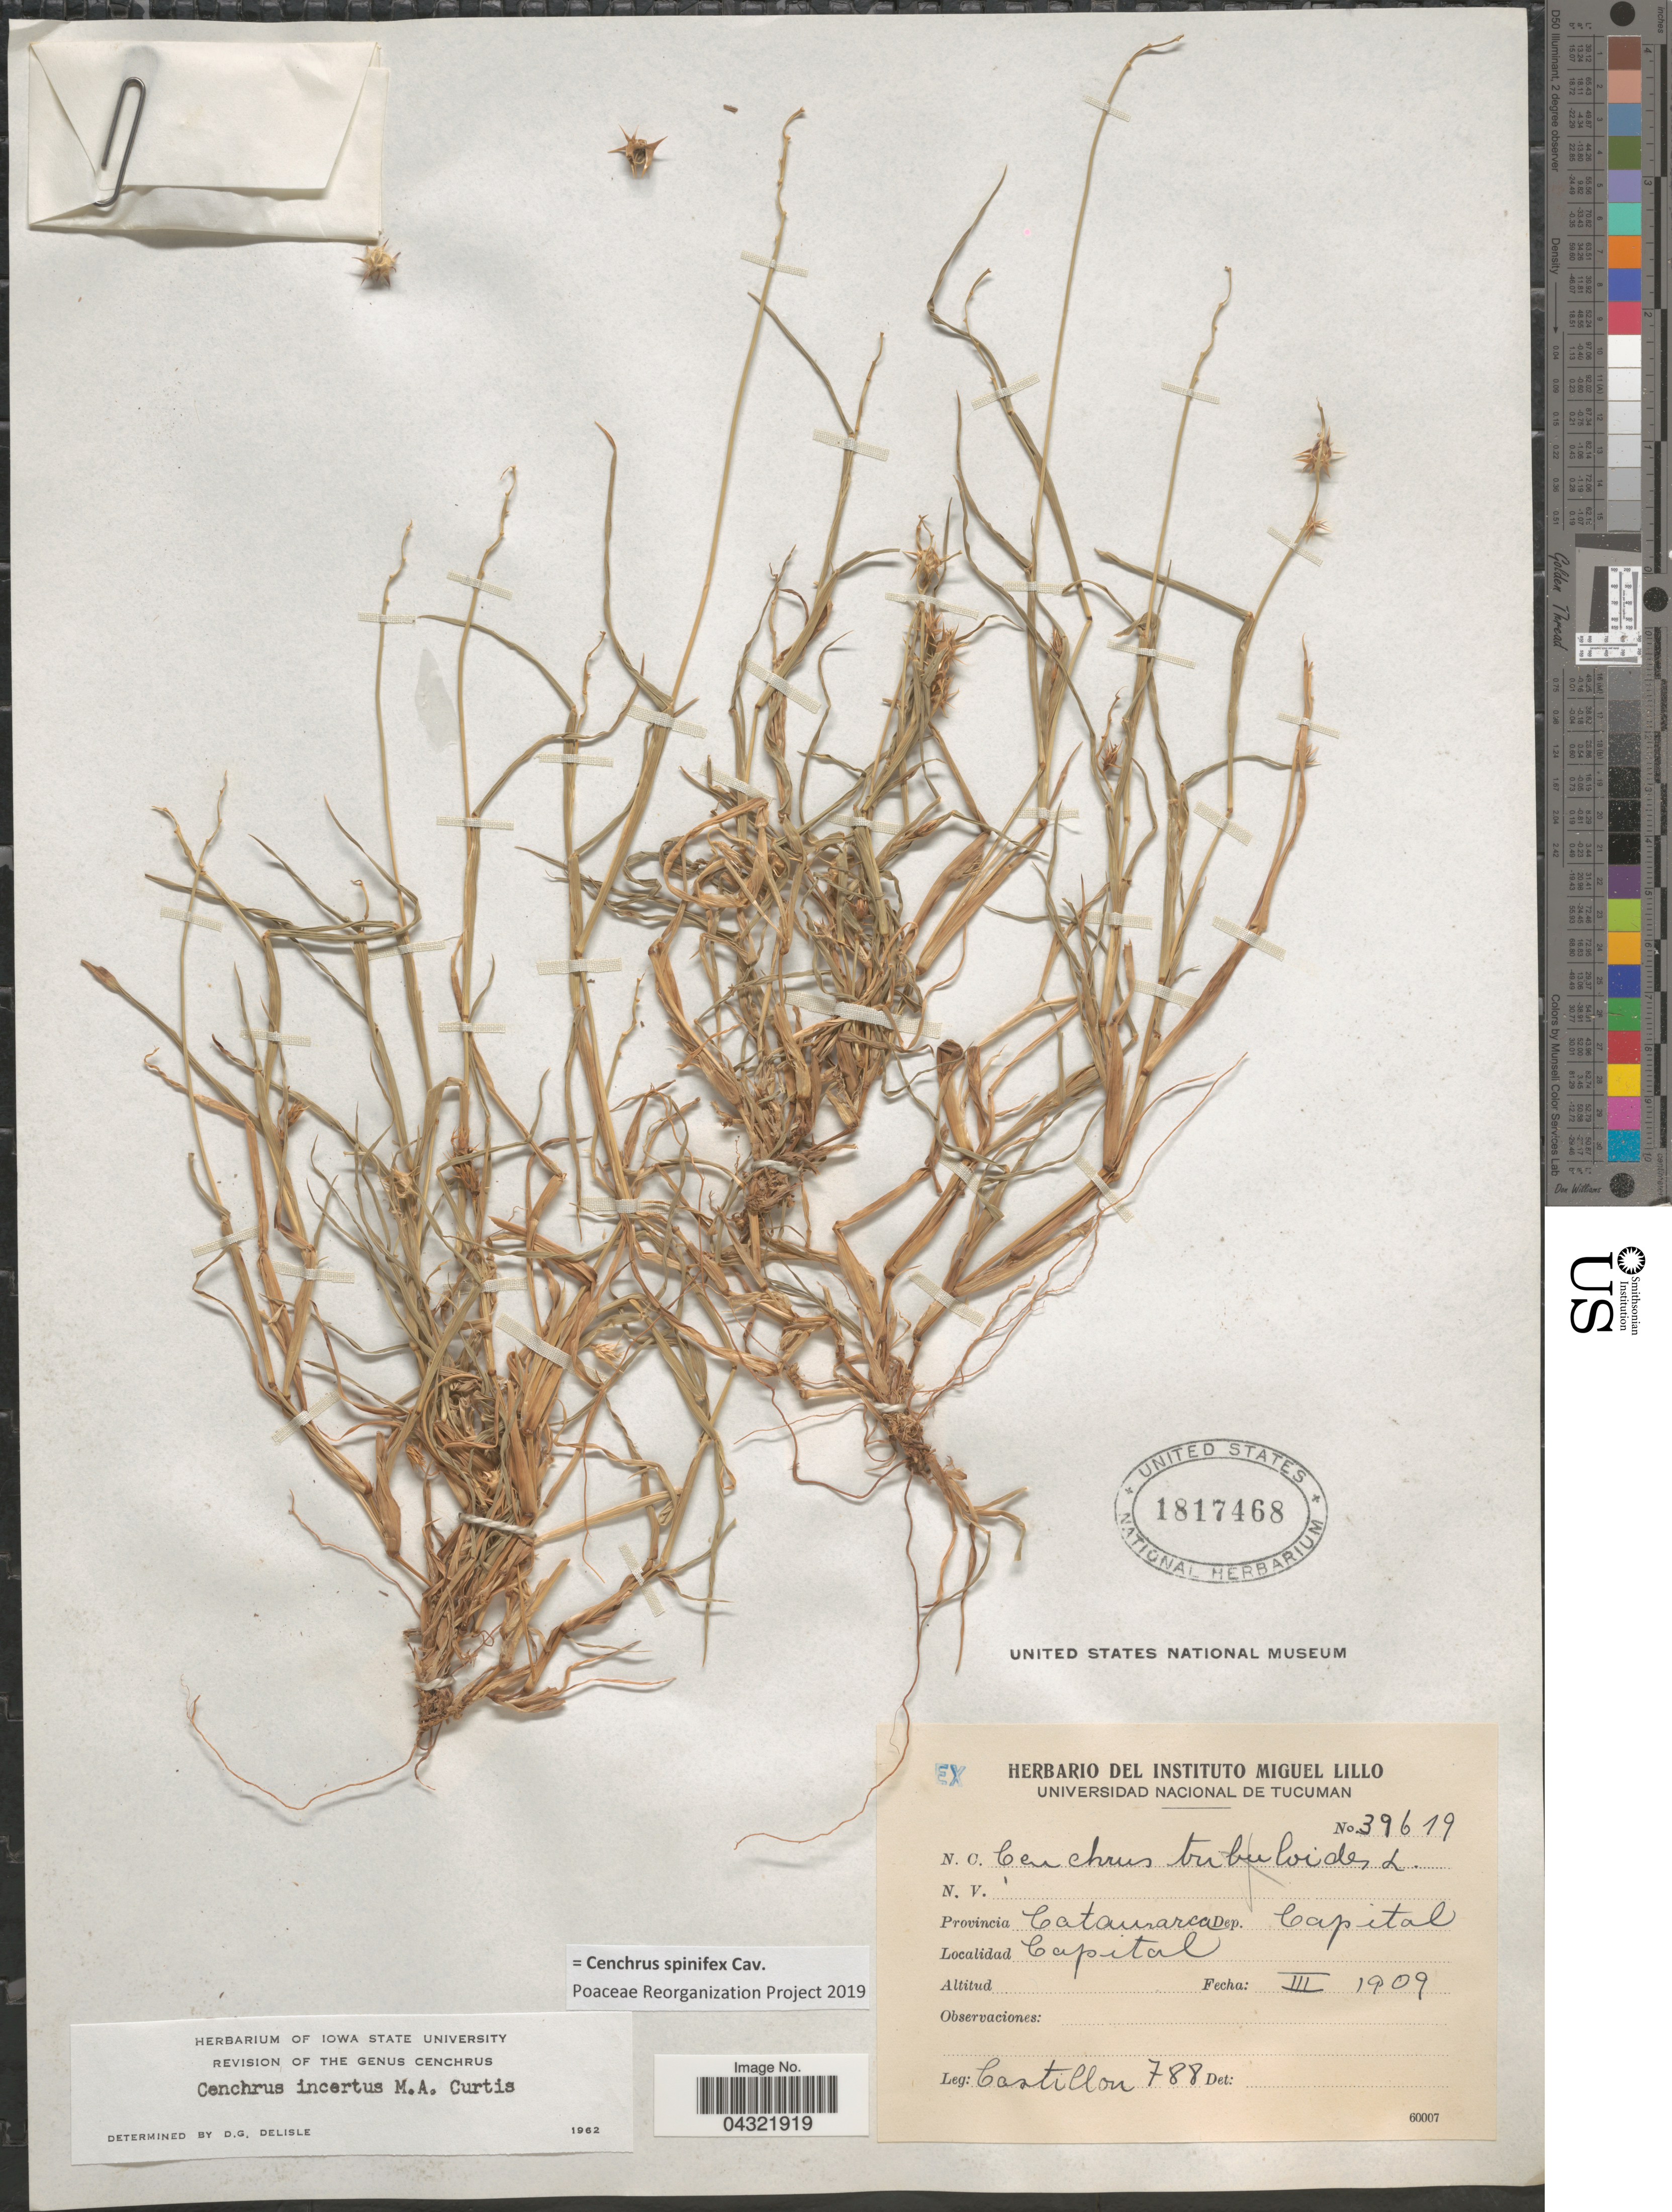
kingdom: Plantae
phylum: Tracheophyta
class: Liliopsida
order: Poales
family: Poaceae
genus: Cenchrus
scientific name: Cenchrus spinifex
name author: Cav.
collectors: Castillon, --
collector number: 788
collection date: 1909-03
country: Argentina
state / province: Catamarca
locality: Dep. Capital. Capital.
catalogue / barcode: US 1817468